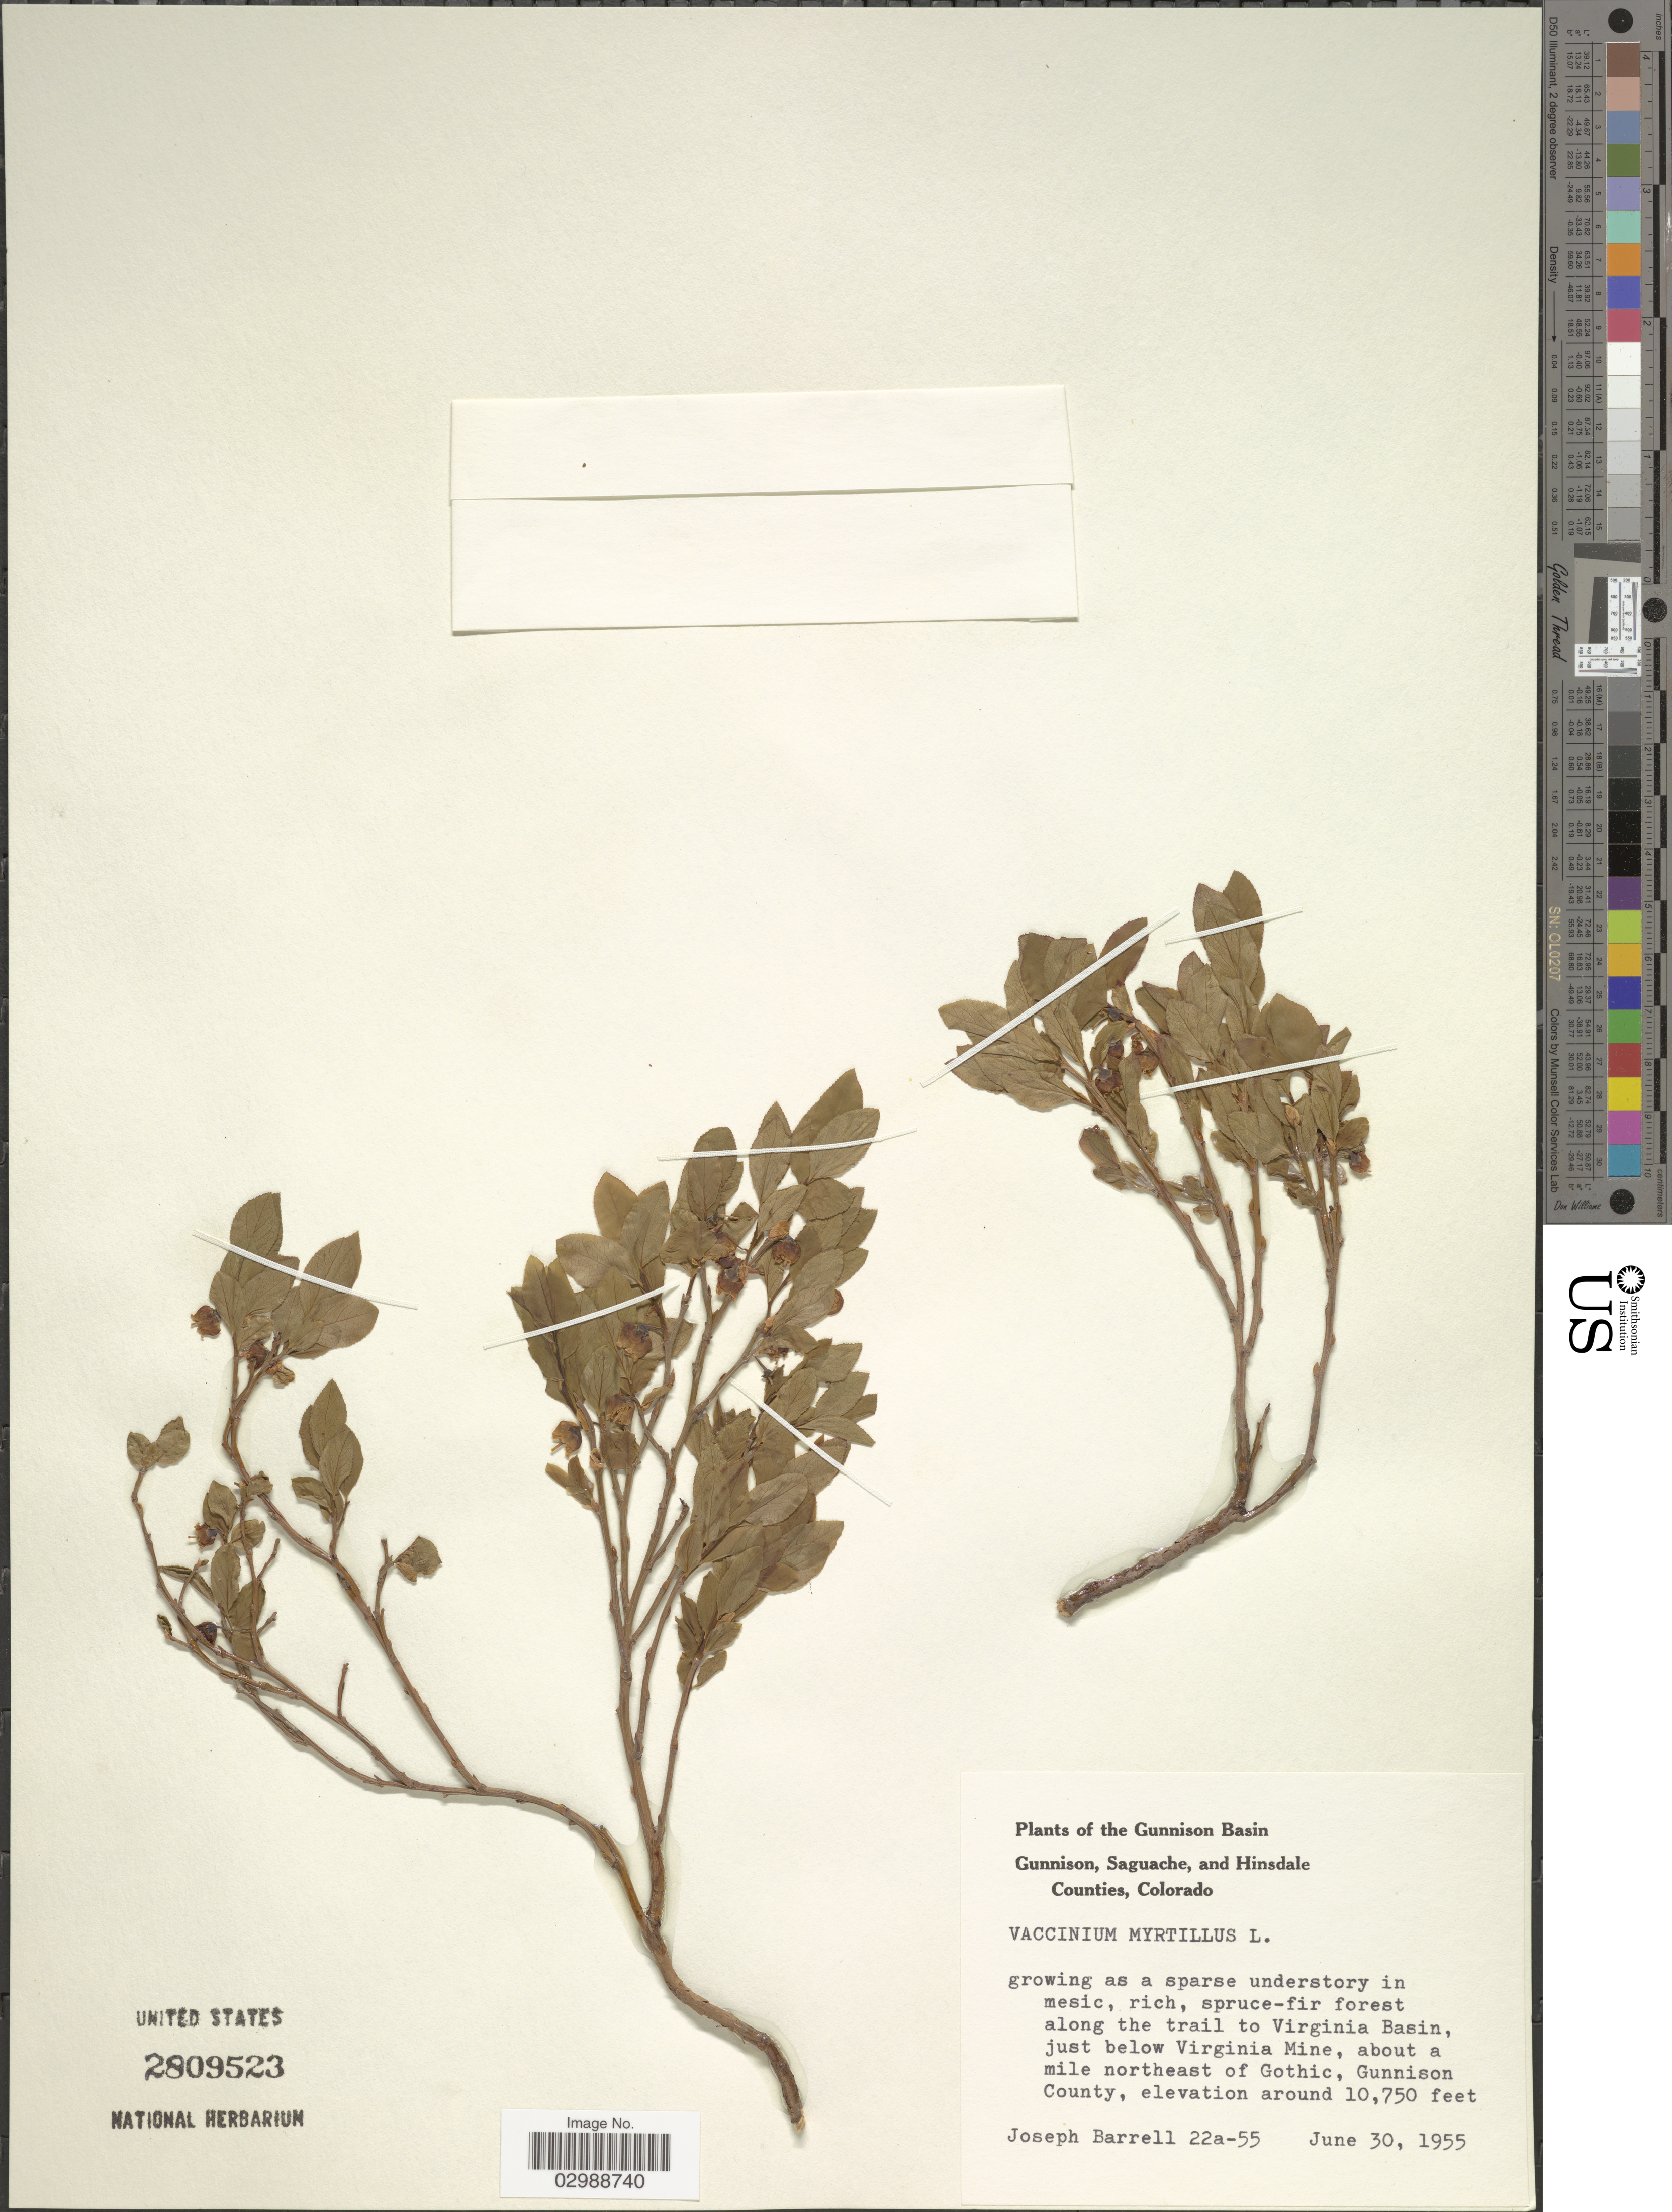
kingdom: Plantae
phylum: Tracheophyta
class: Magnoliopsida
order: Ericales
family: Ericaceae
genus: Vaccinium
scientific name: Vaccinium myrtillus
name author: L.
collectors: J. Barrell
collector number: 22a-55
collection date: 1955-06-30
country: United States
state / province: Colorado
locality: Gunnison Basin. Along the trail to Virginia Basin, just below Virginia Mine, about a mile northeast of Gothic, Gunnison County.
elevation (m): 3277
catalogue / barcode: US 2809523